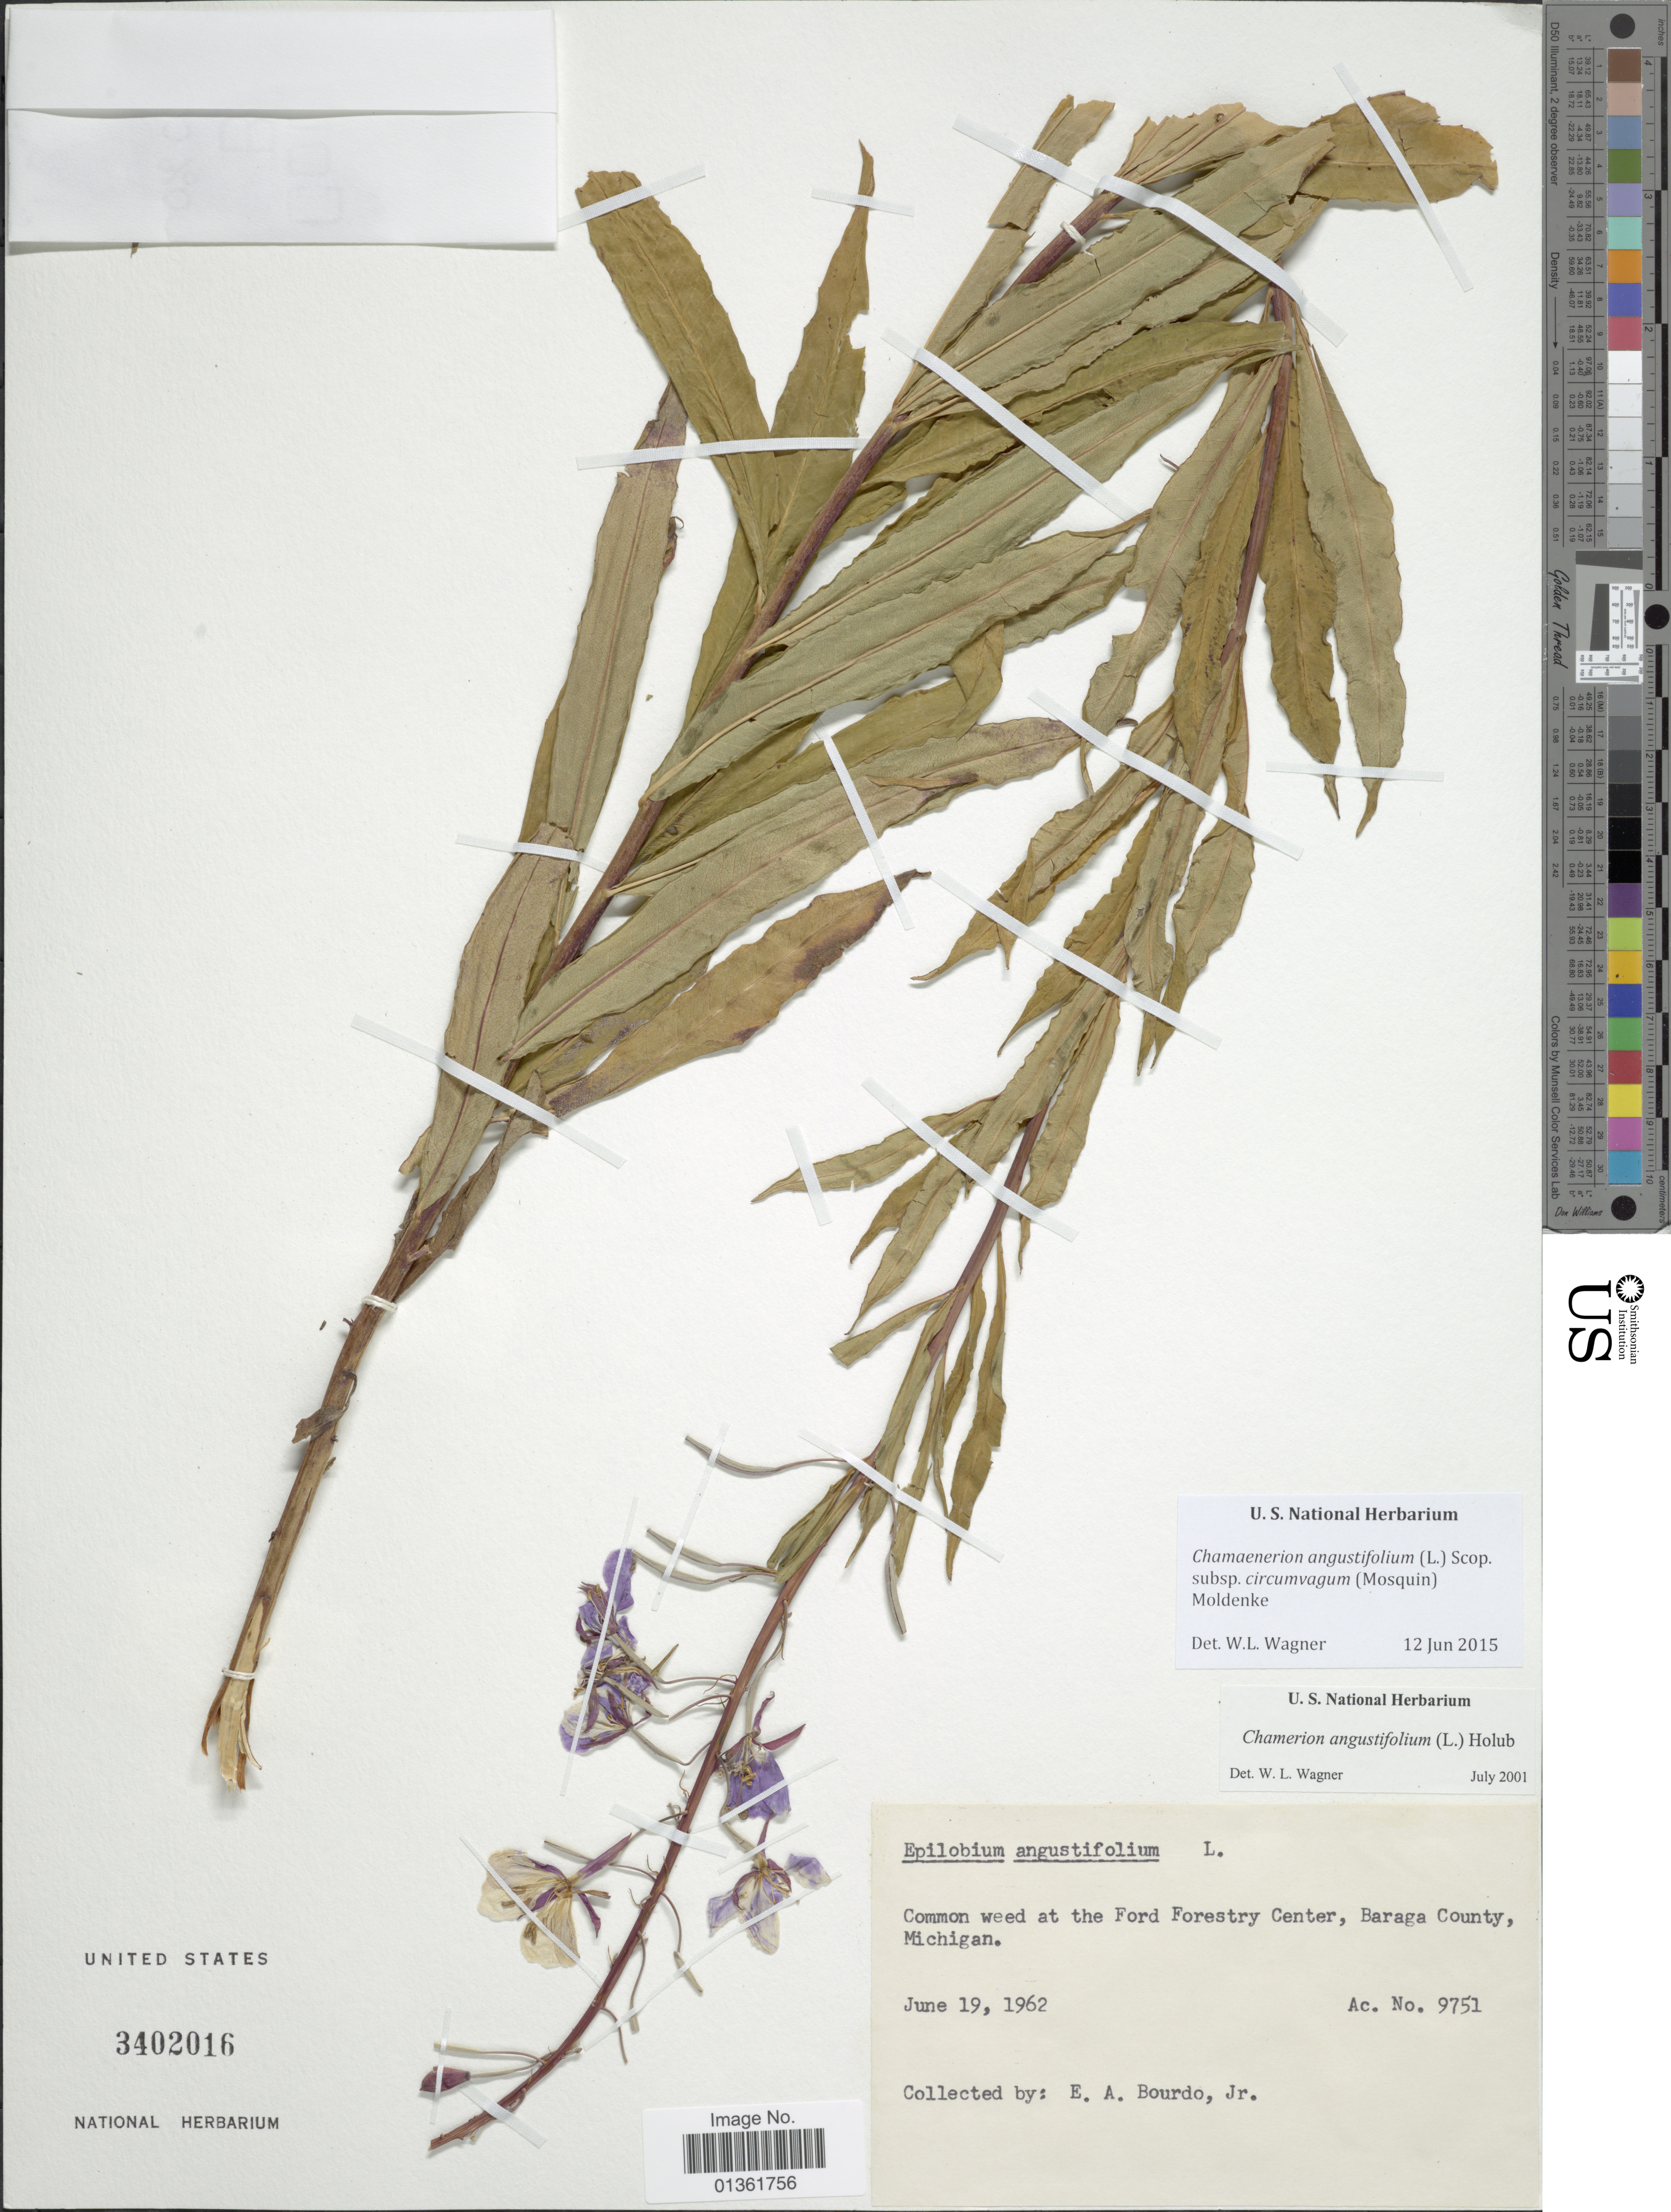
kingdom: Plantae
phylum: Tracheophyta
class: Magnoliopsida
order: Myrtales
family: Onagraceae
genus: Chamaenerion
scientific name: Chamaenerion angustifolium subsp. circumvagum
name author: (Mosquin) Moldenke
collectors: E. Bourdo Jr.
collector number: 9751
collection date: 1962-06-19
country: United States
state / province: Michigan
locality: Common weed at the Ford Forestry Center, Baraga County.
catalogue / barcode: US 3402016